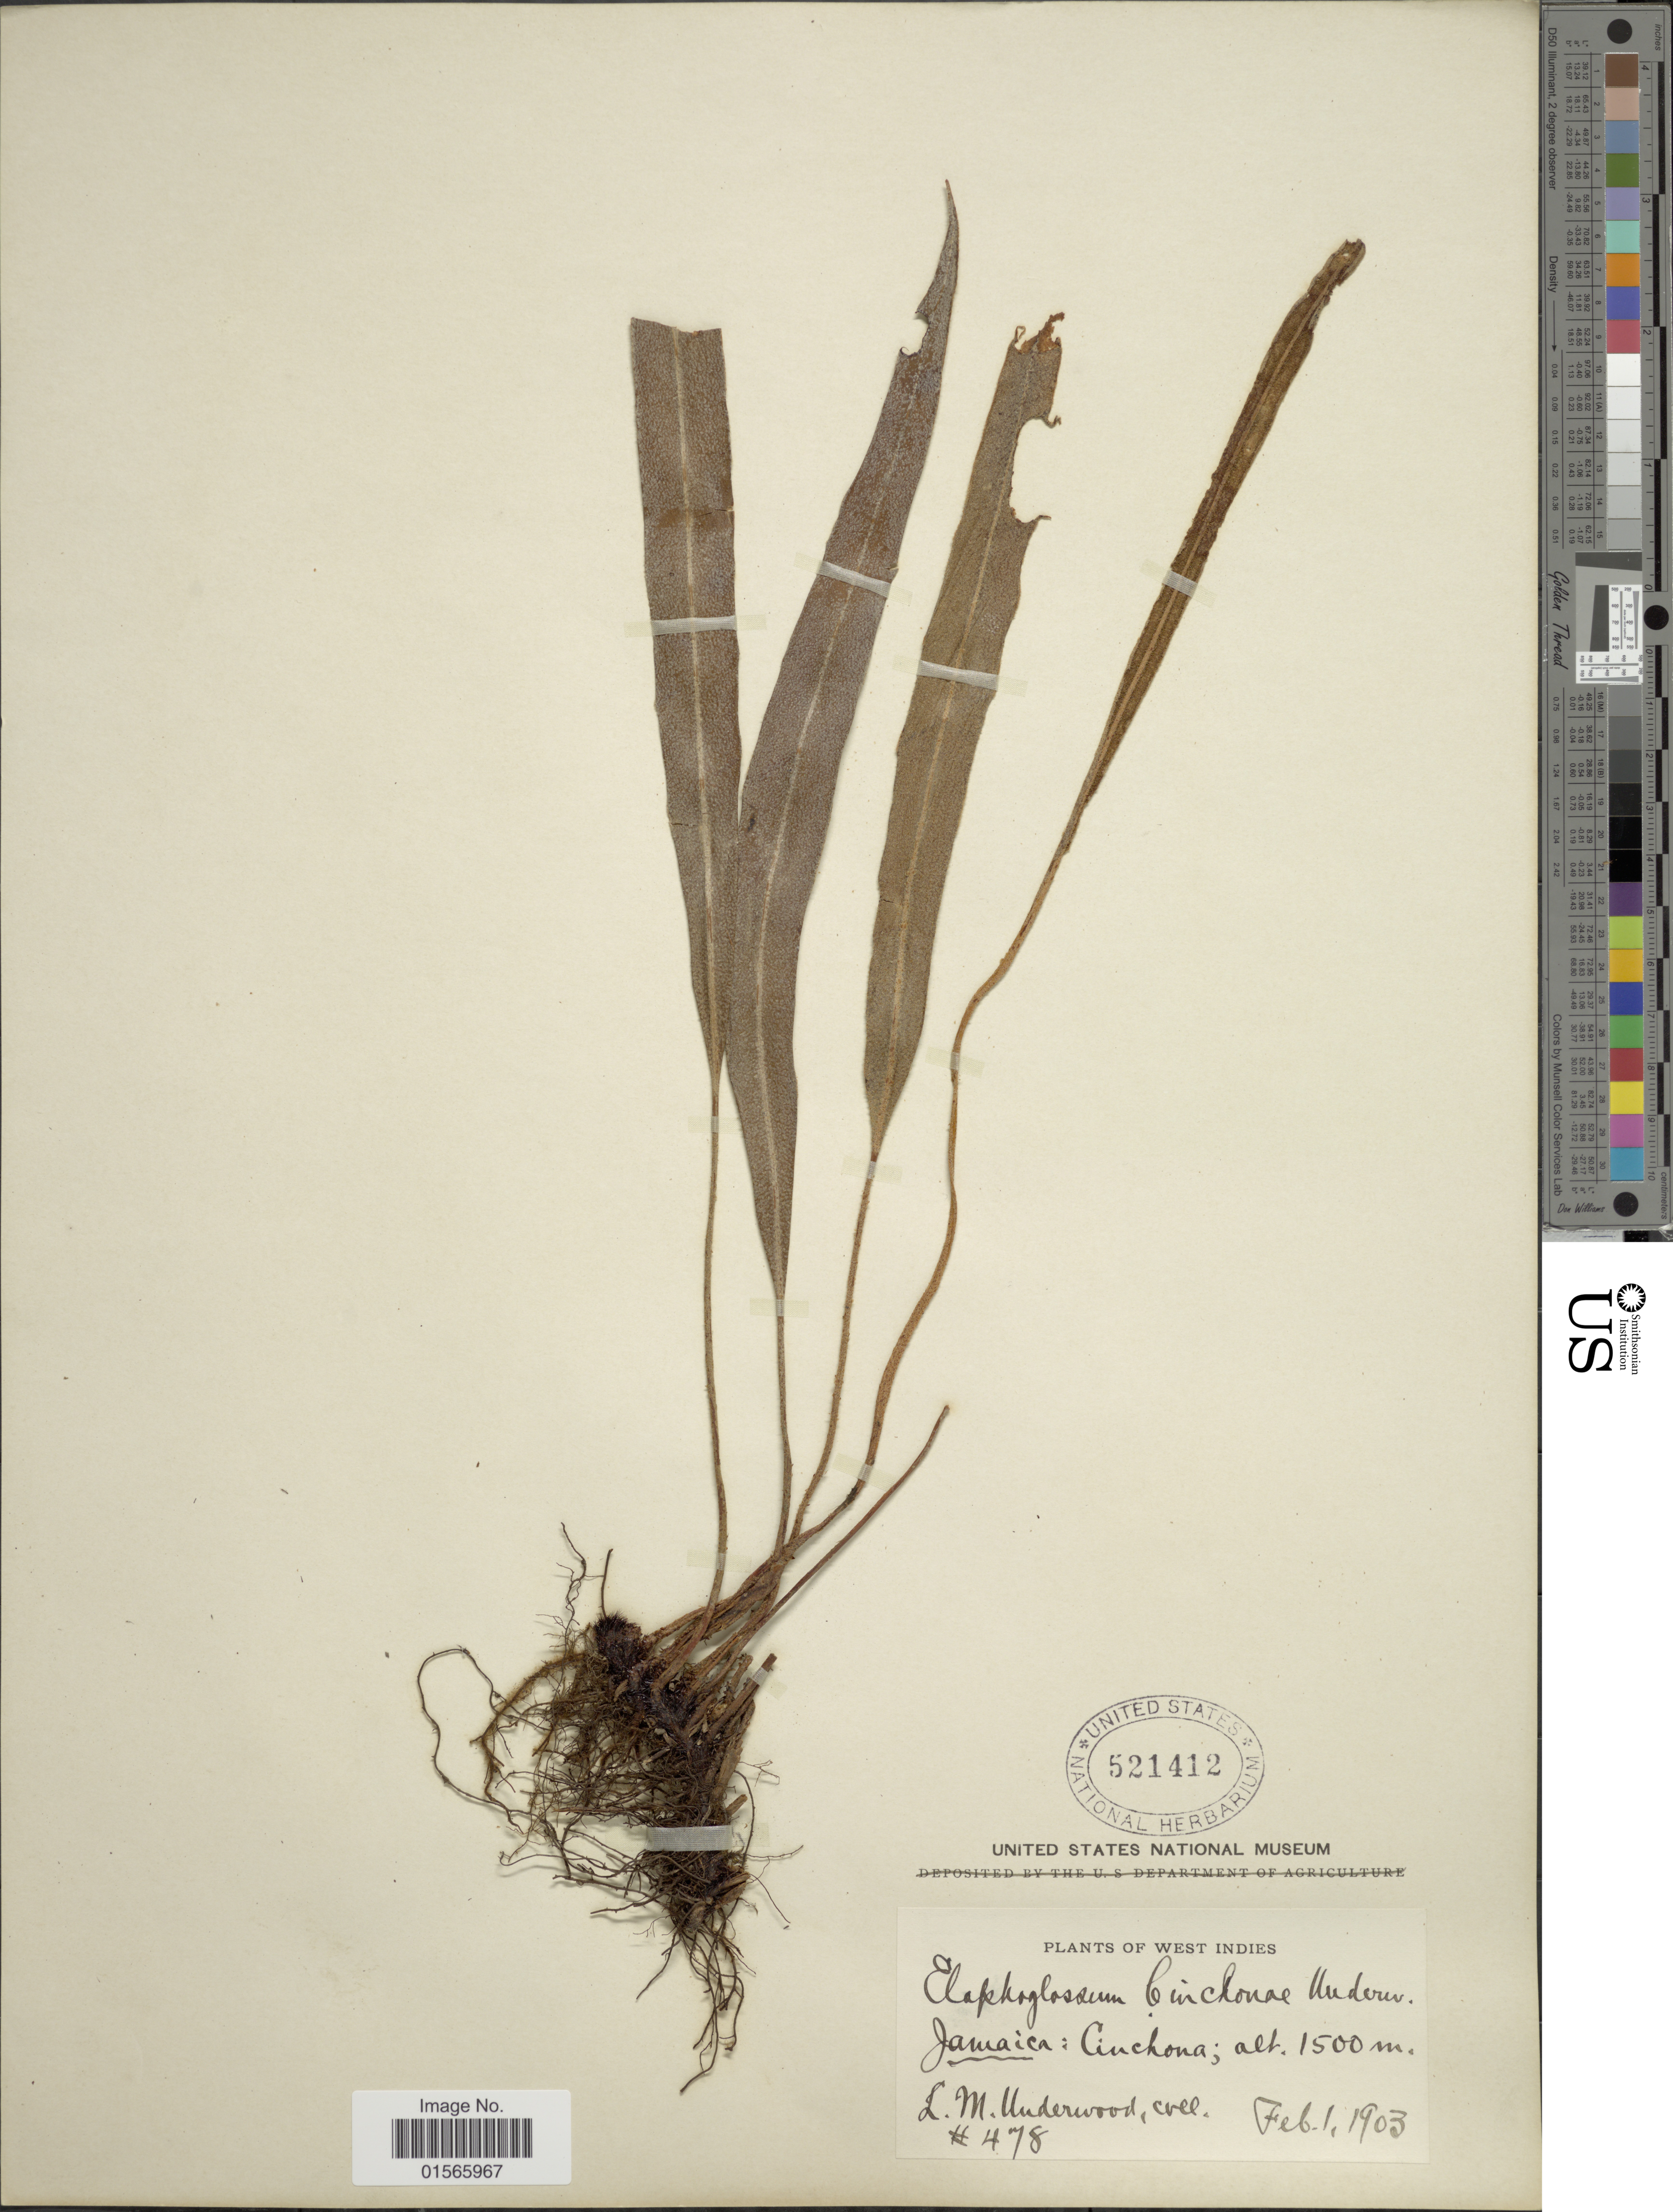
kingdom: Plantae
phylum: Tracheophyta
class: Polypodiopsida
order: Polypodiales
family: Dryopteridaceae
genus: Elaphoglossum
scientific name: Elaphoglossum tectum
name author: (Humb. & Bonpl.) Moore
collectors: L. M. Underwood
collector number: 478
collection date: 1903-02-01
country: Jamaica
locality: Cinchona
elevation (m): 1500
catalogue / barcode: US 521412